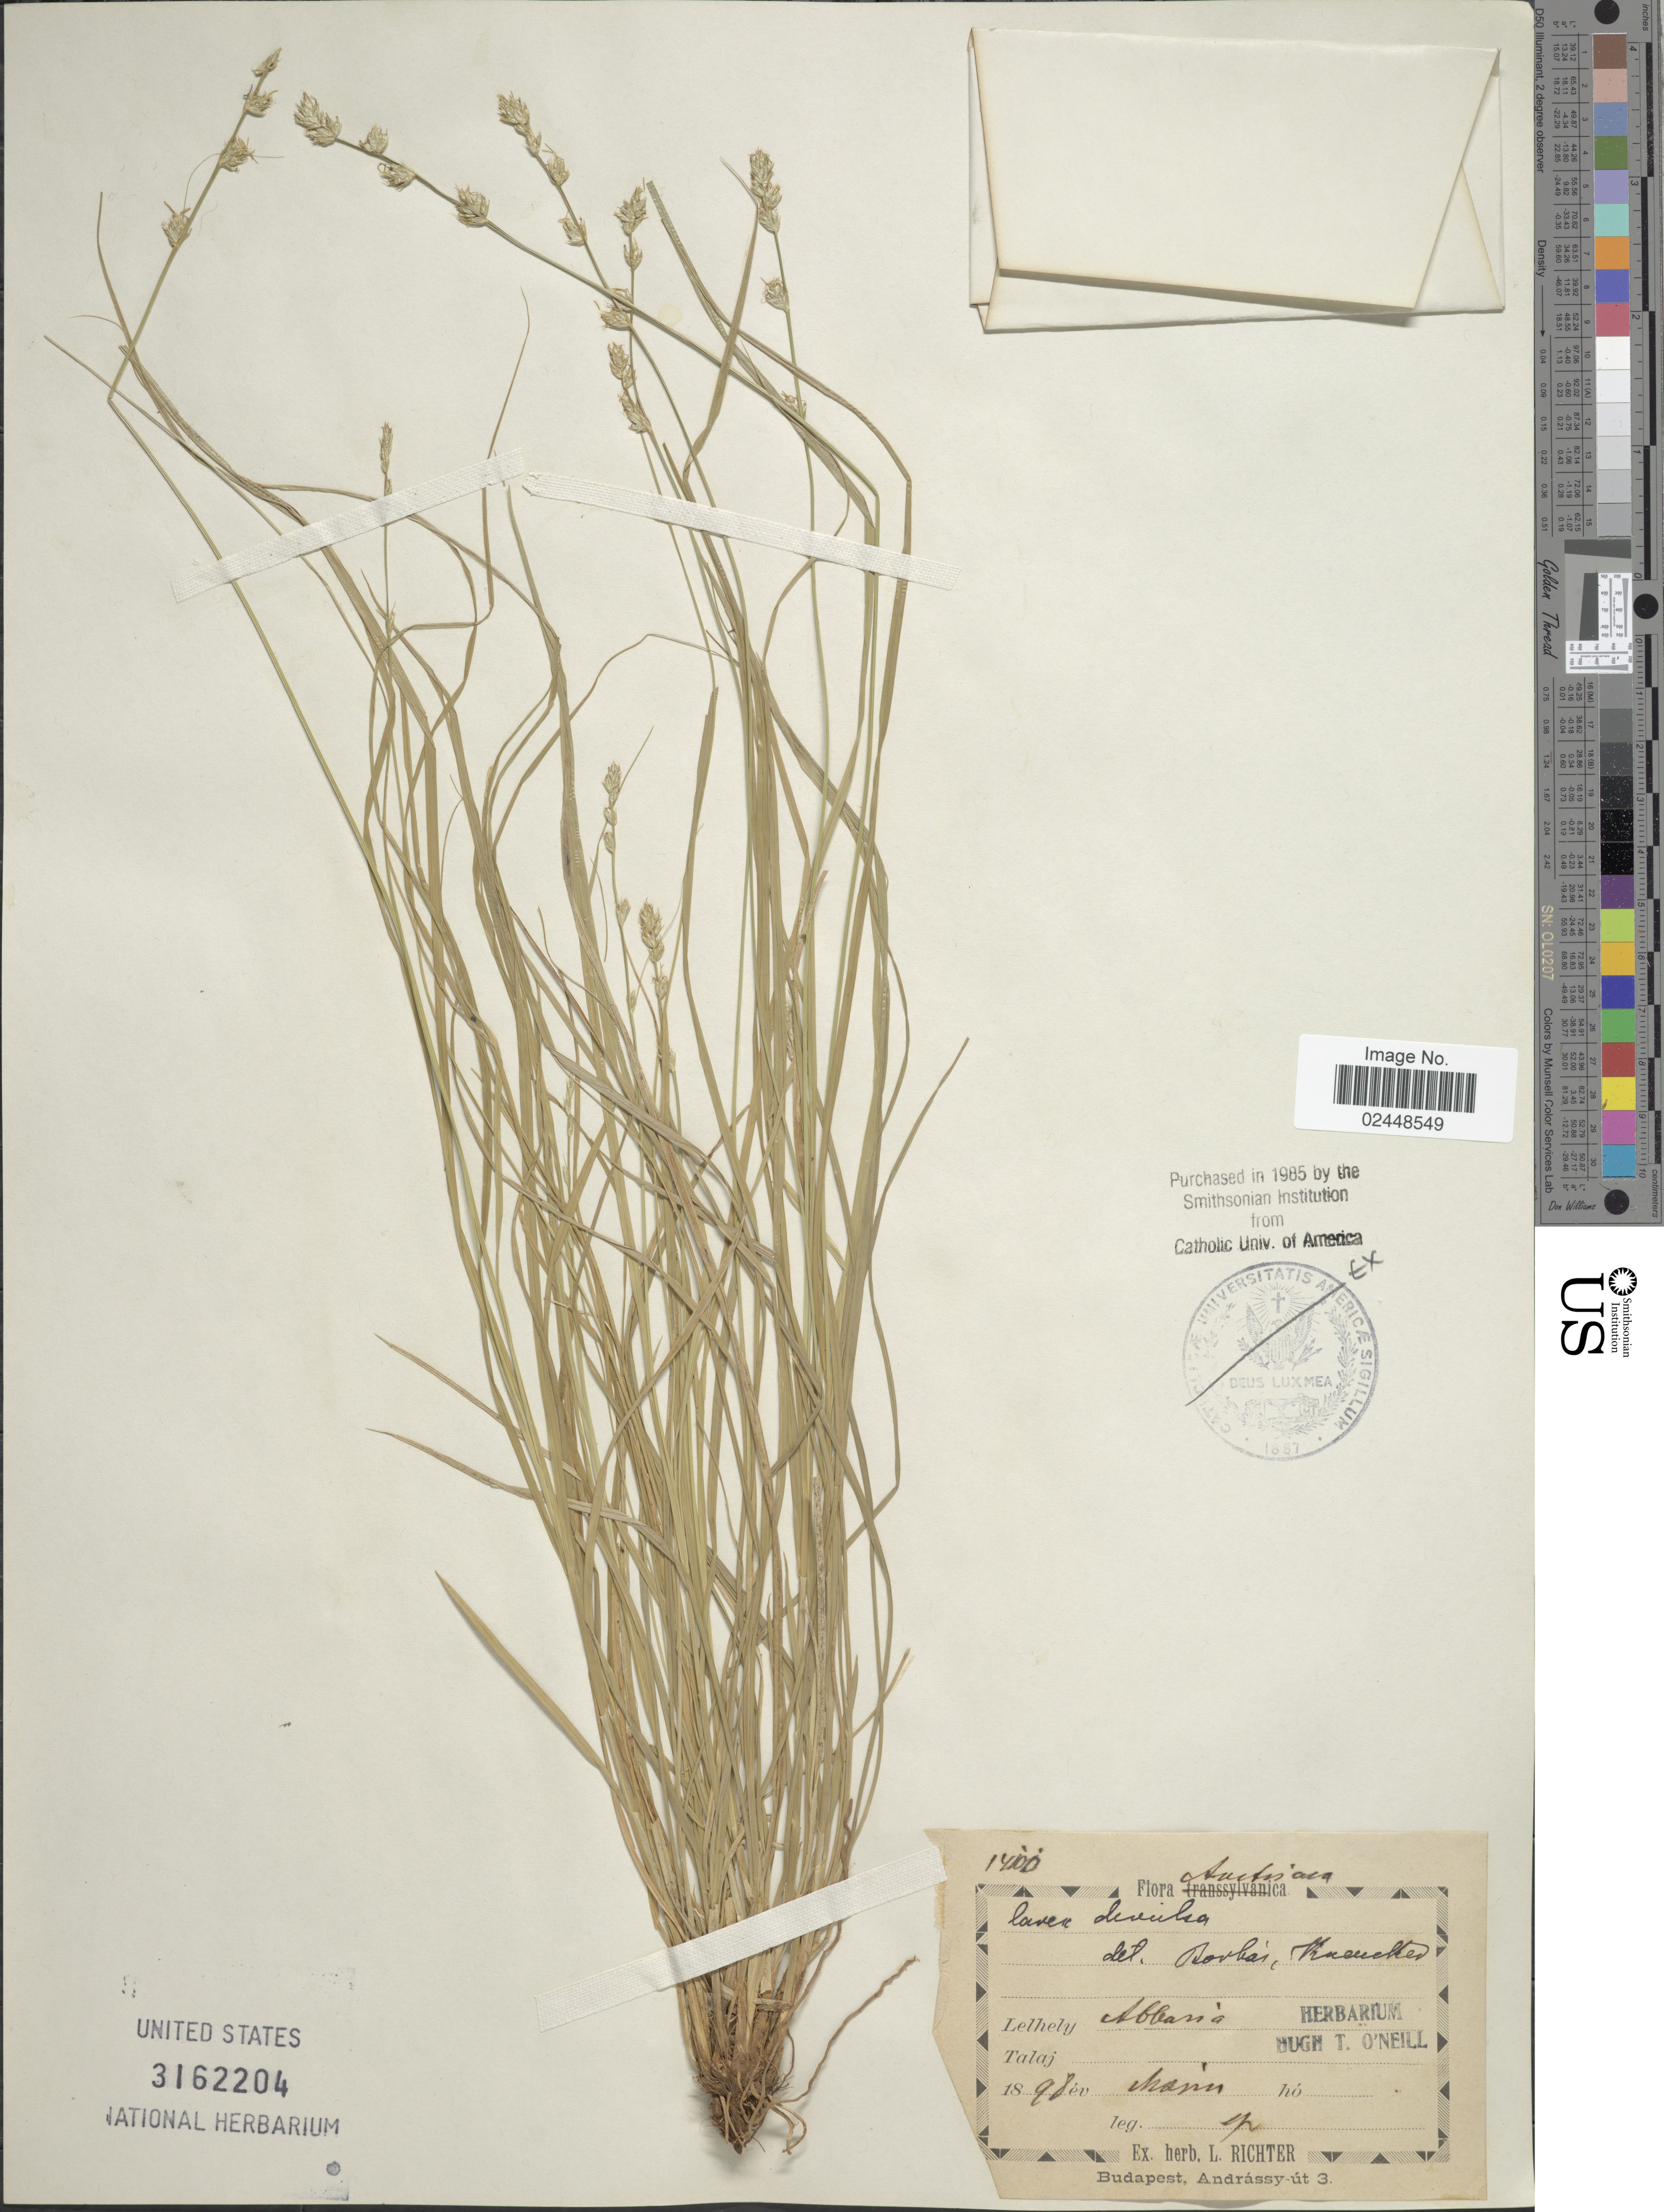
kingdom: Plantae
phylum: Tracheophyta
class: Liliopsida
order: Poales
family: Cyperaceae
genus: Carex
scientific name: Carex divulsa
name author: Stokes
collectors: Ex herb. L. Richter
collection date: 1898-03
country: Austria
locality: Austriaca. Abbasia [interpreted]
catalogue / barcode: US 3162204